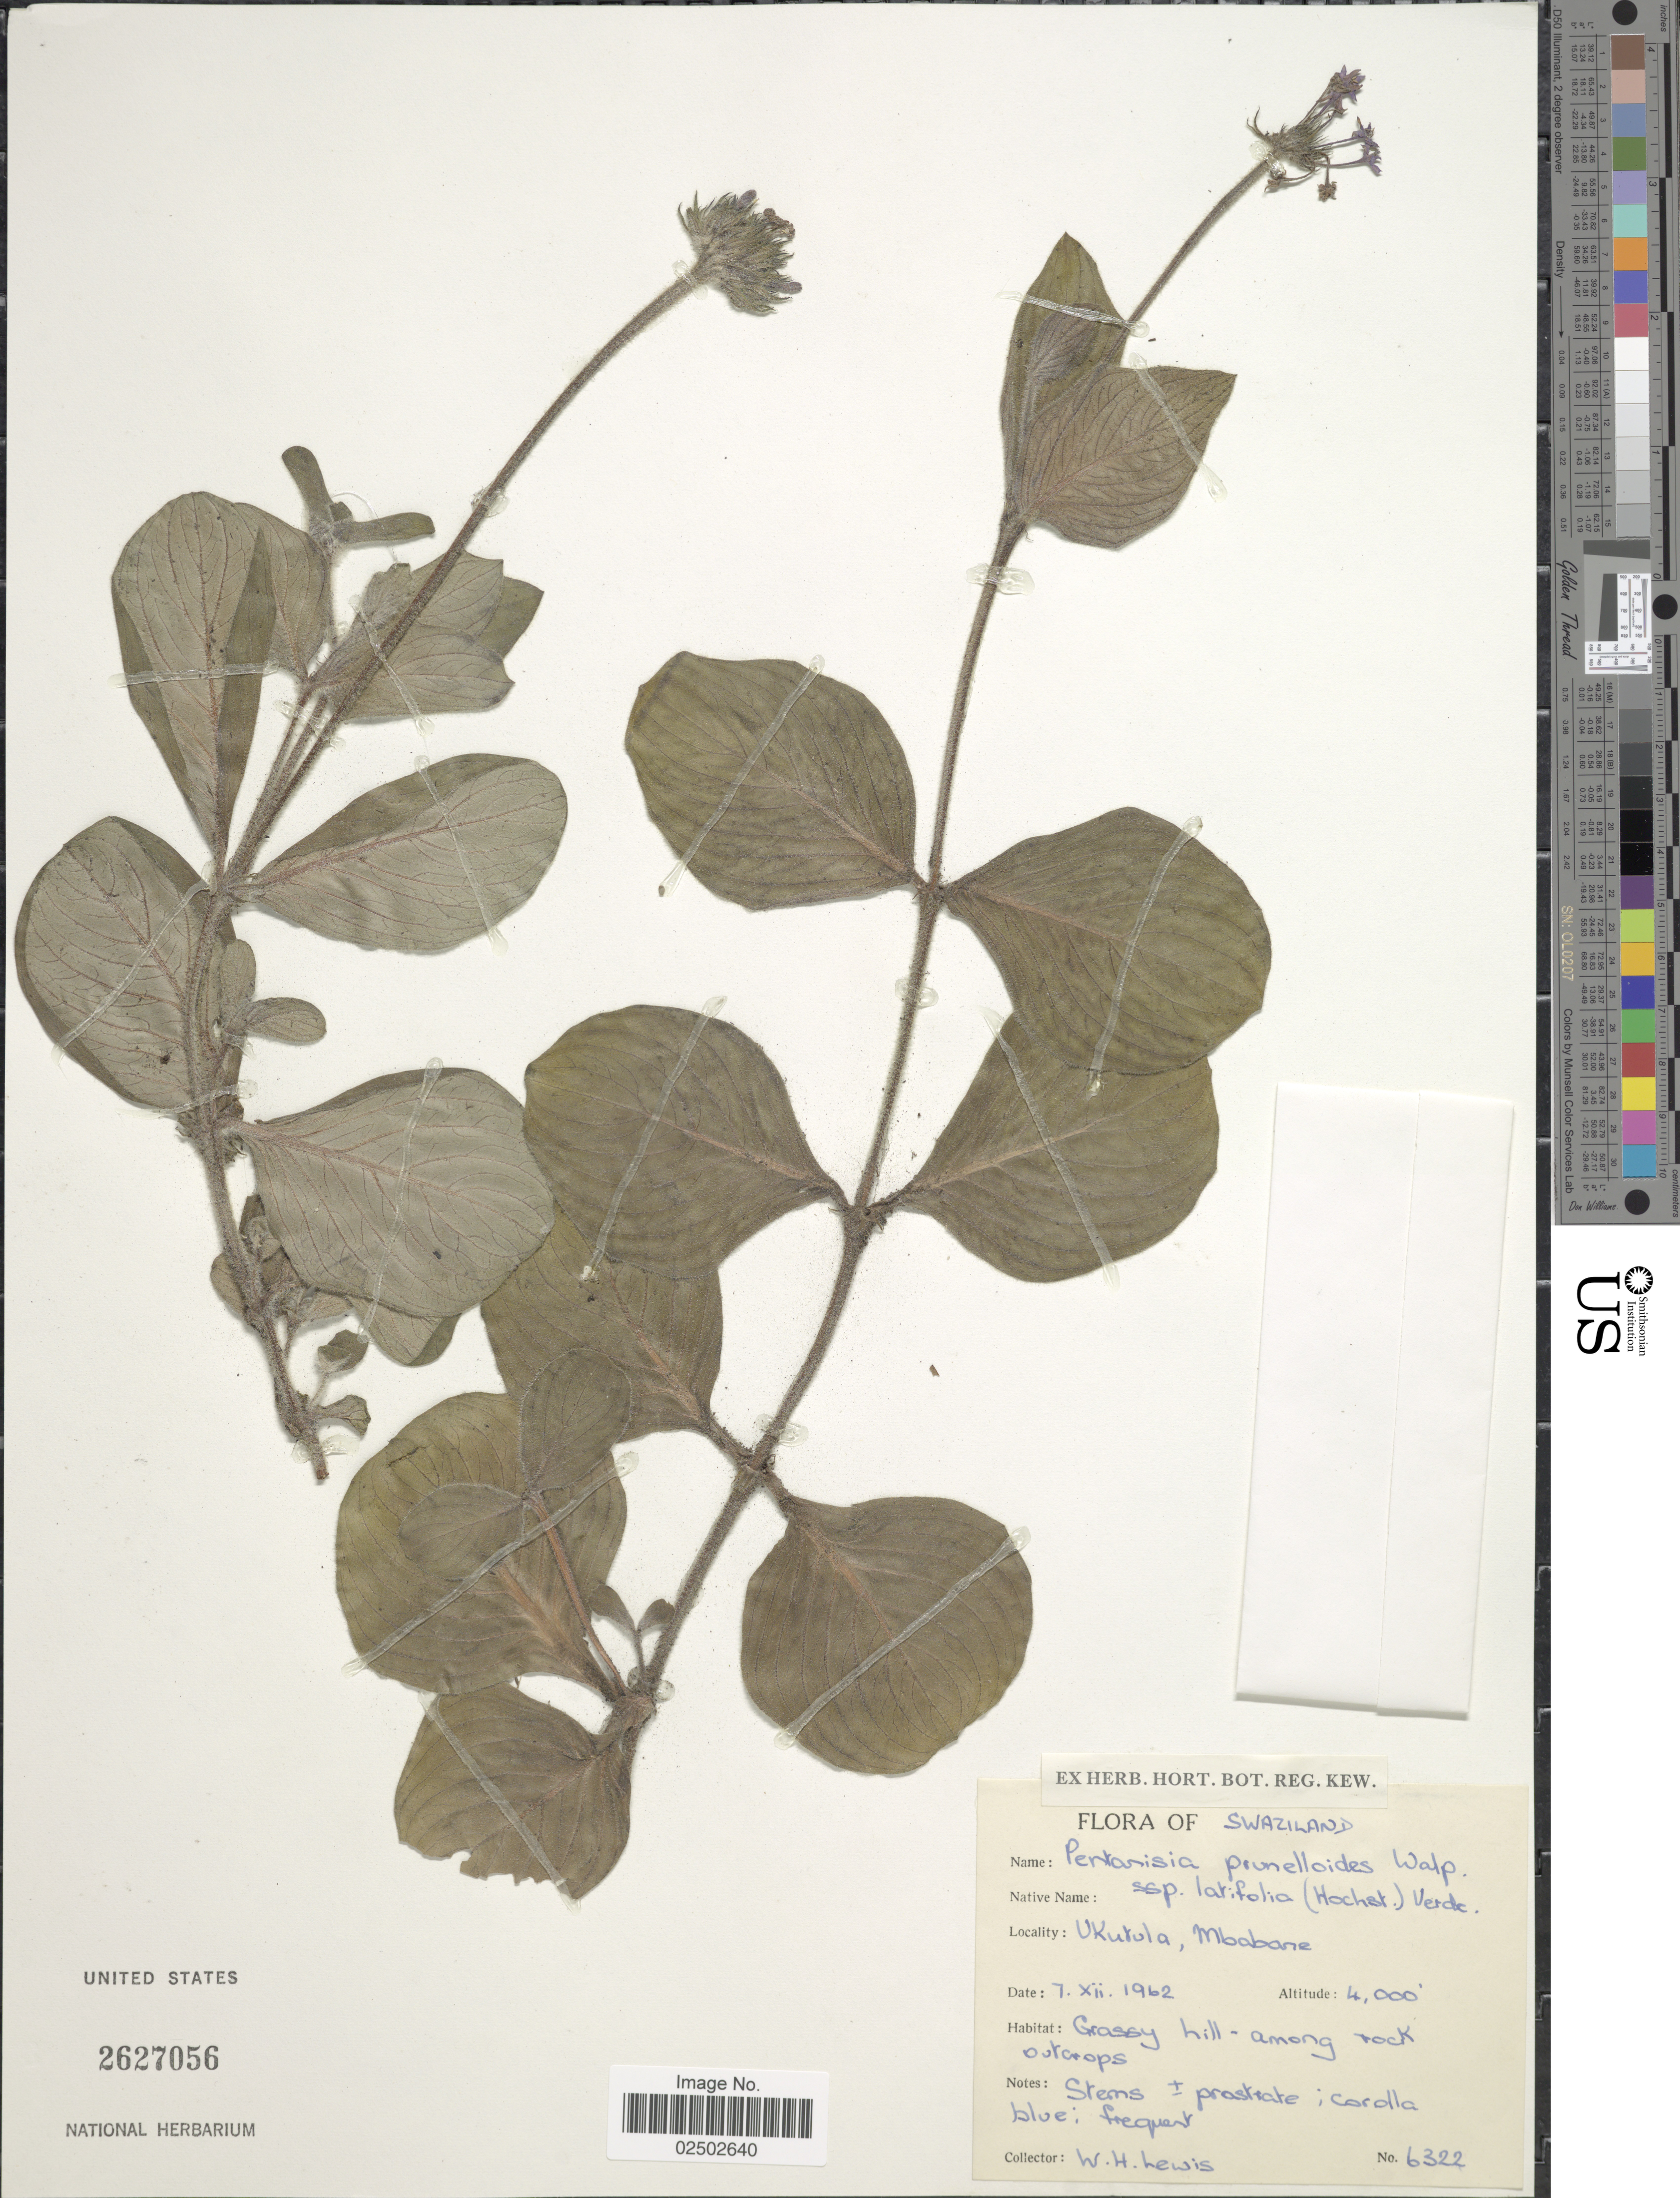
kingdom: Plantae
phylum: Tracheophyta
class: Magnoliopsida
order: Gentianales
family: Rubiaceae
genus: Pentanisia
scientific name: Pentanisia prunelloides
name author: (Klotzsch) Walp.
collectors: W. H. Lewis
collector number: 6322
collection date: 1962-12-07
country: Eswatini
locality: Ukutula, Mbabane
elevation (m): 1219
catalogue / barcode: US 2627056